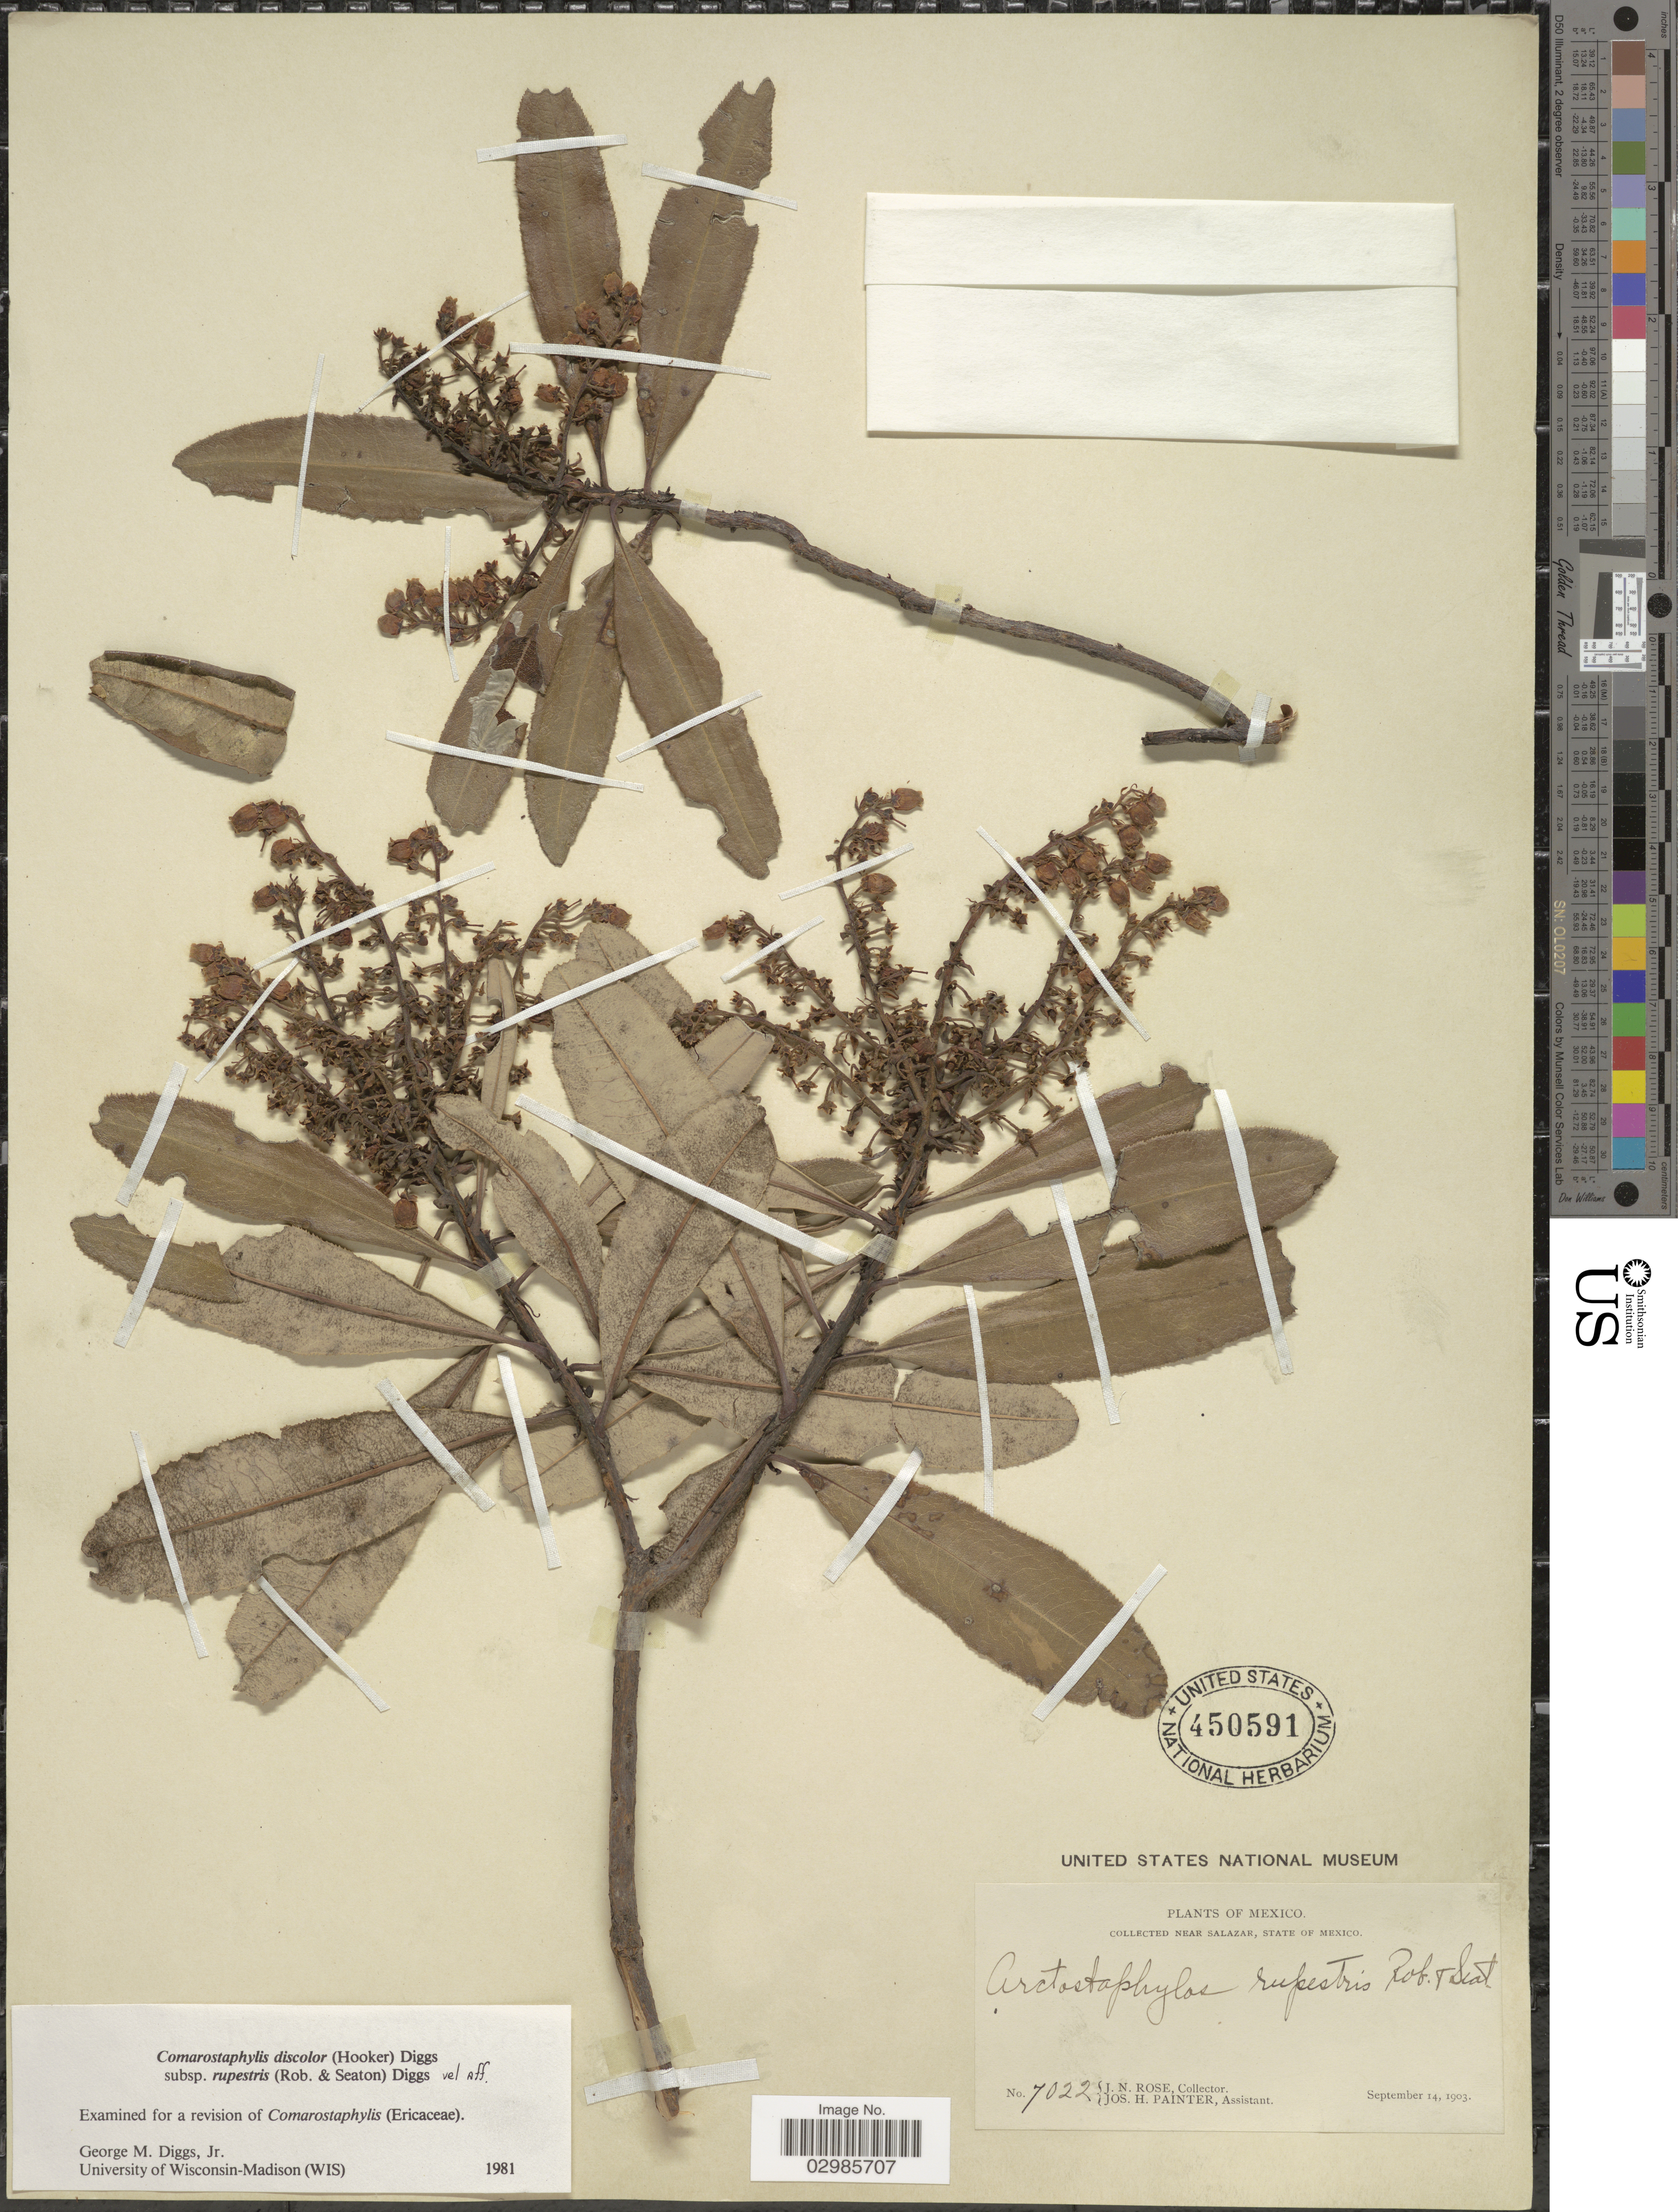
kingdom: Plantae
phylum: Tracheophyta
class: Magnoliopsida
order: Ericales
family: Ericaceae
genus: Comarostaphylis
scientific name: Comarostaphylis discolor subsp. rupestris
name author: (Rob. & Seaton) Diggs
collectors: J. N. Rose & J. H. Painter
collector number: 7022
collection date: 1903-09-14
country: Mexico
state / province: México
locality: Near Salazar, State of Mexico.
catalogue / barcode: US 450591